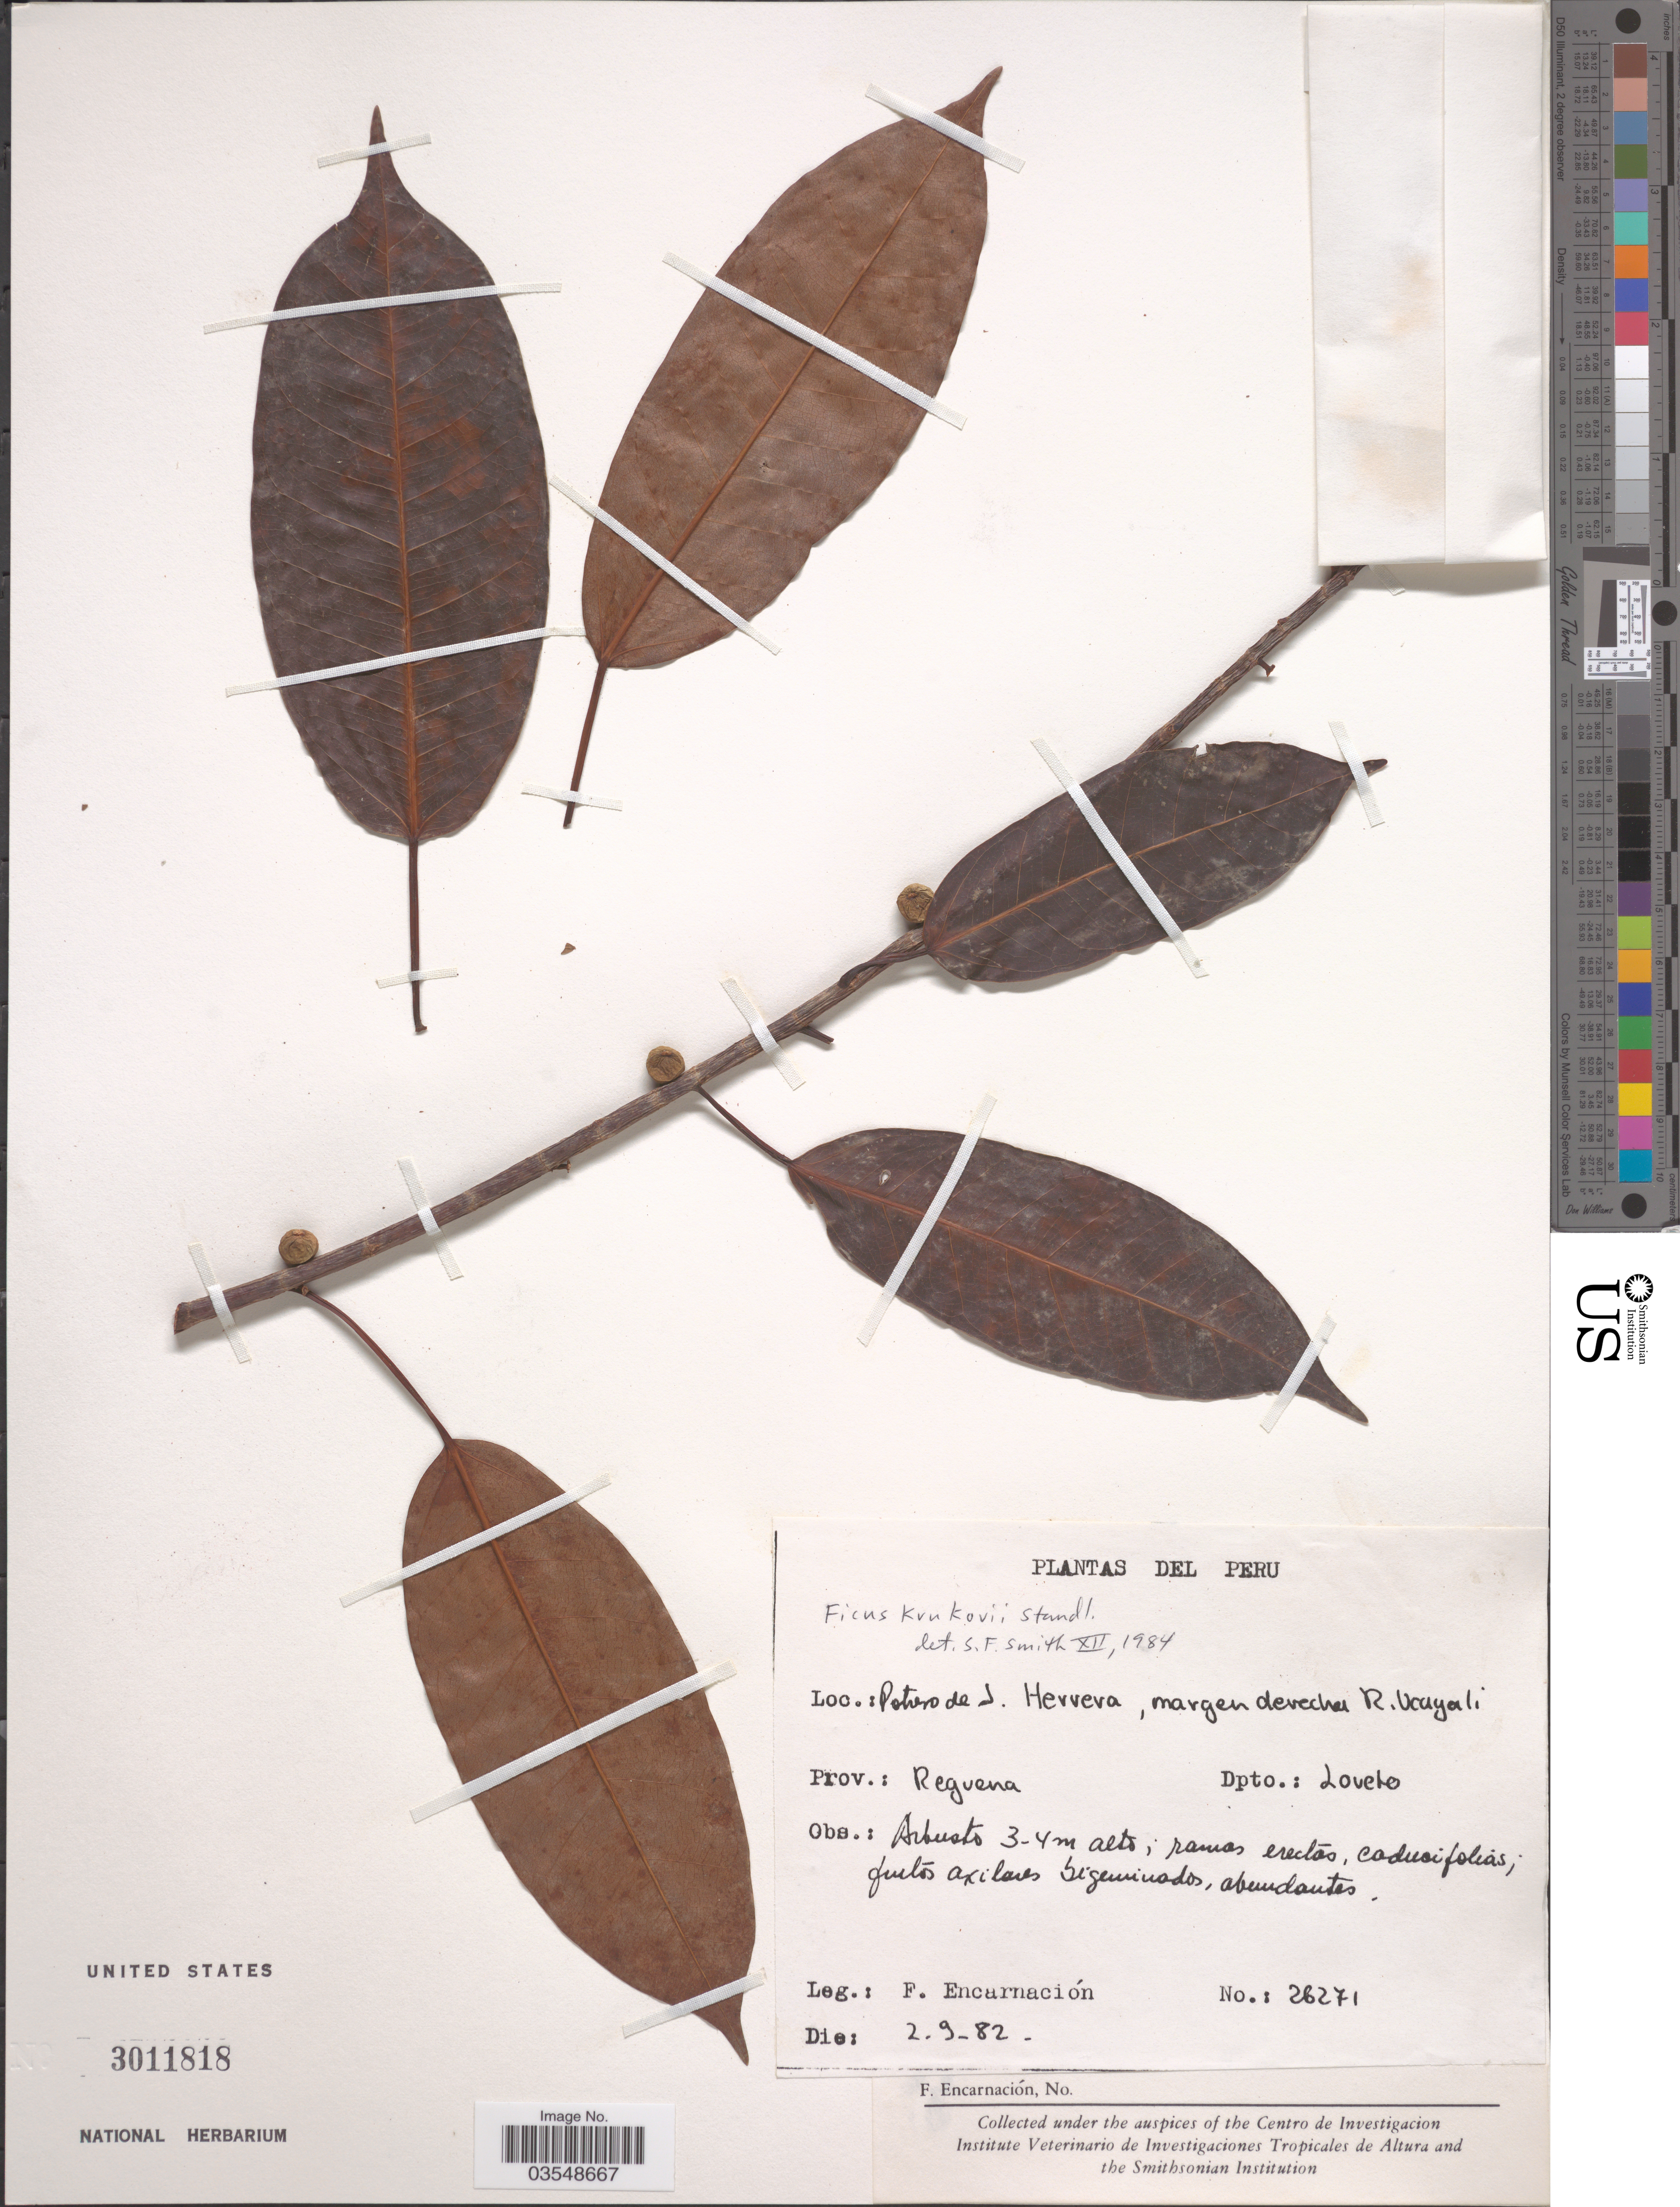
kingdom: Plantae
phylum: Tracheophyta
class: Magnoliopsida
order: Rosales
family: Moraceae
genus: Ficus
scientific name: Ficus krukovii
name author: Standl.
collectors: F. Encarnación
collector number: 28271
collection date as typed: Transcribed d/m/y: 2/9/82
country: Peru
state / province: Loreto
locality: Potrero de S. Herrera, margen derecha R. Ucayali. Prov.: Reguena Dpto.: Loreto.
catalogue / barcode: US 3011818